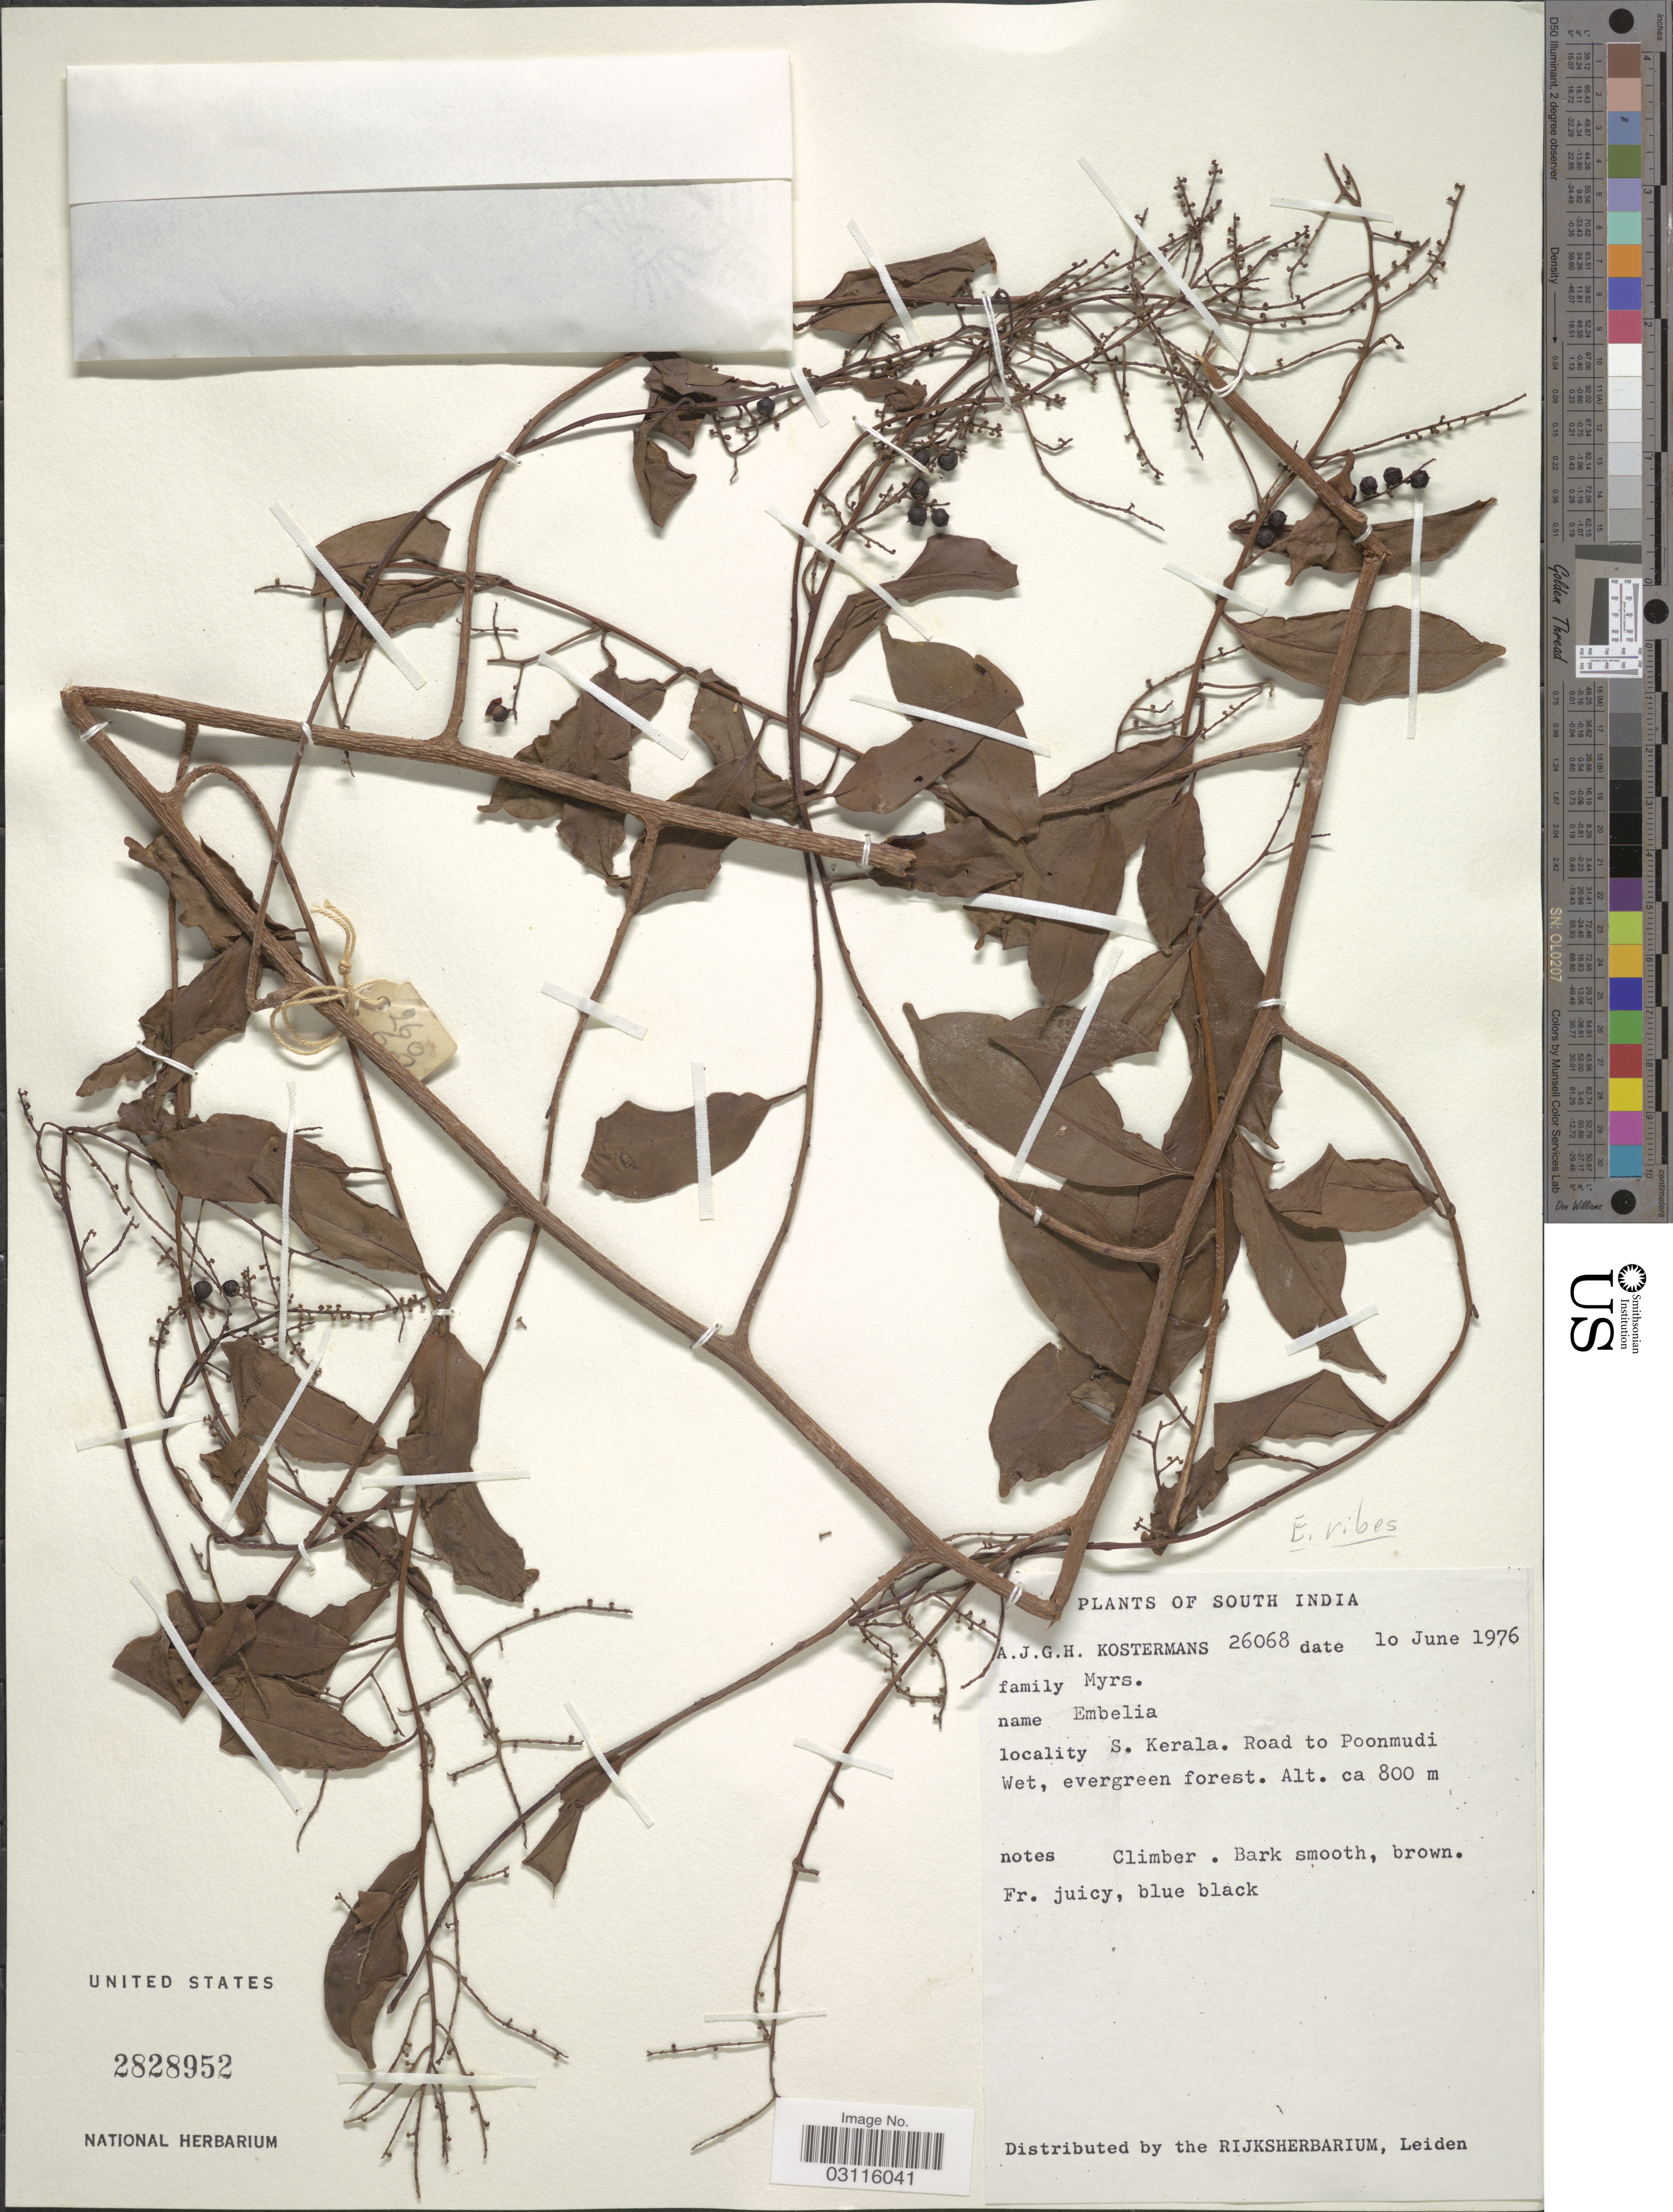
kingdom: Plantae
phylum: Tracheophyta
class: Magnoliopsida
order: Ericales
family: Primulaceae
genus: Embelia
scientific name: Embelia ribes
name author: Burm. f.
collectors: A. J. G. Kostermans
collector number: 26068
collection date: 1976-06-10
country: India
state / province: Kerala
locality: South India, S. Kerala. Road to Poonmudi Wet, evergreen forest.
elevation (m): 800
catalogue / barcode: US 2828952